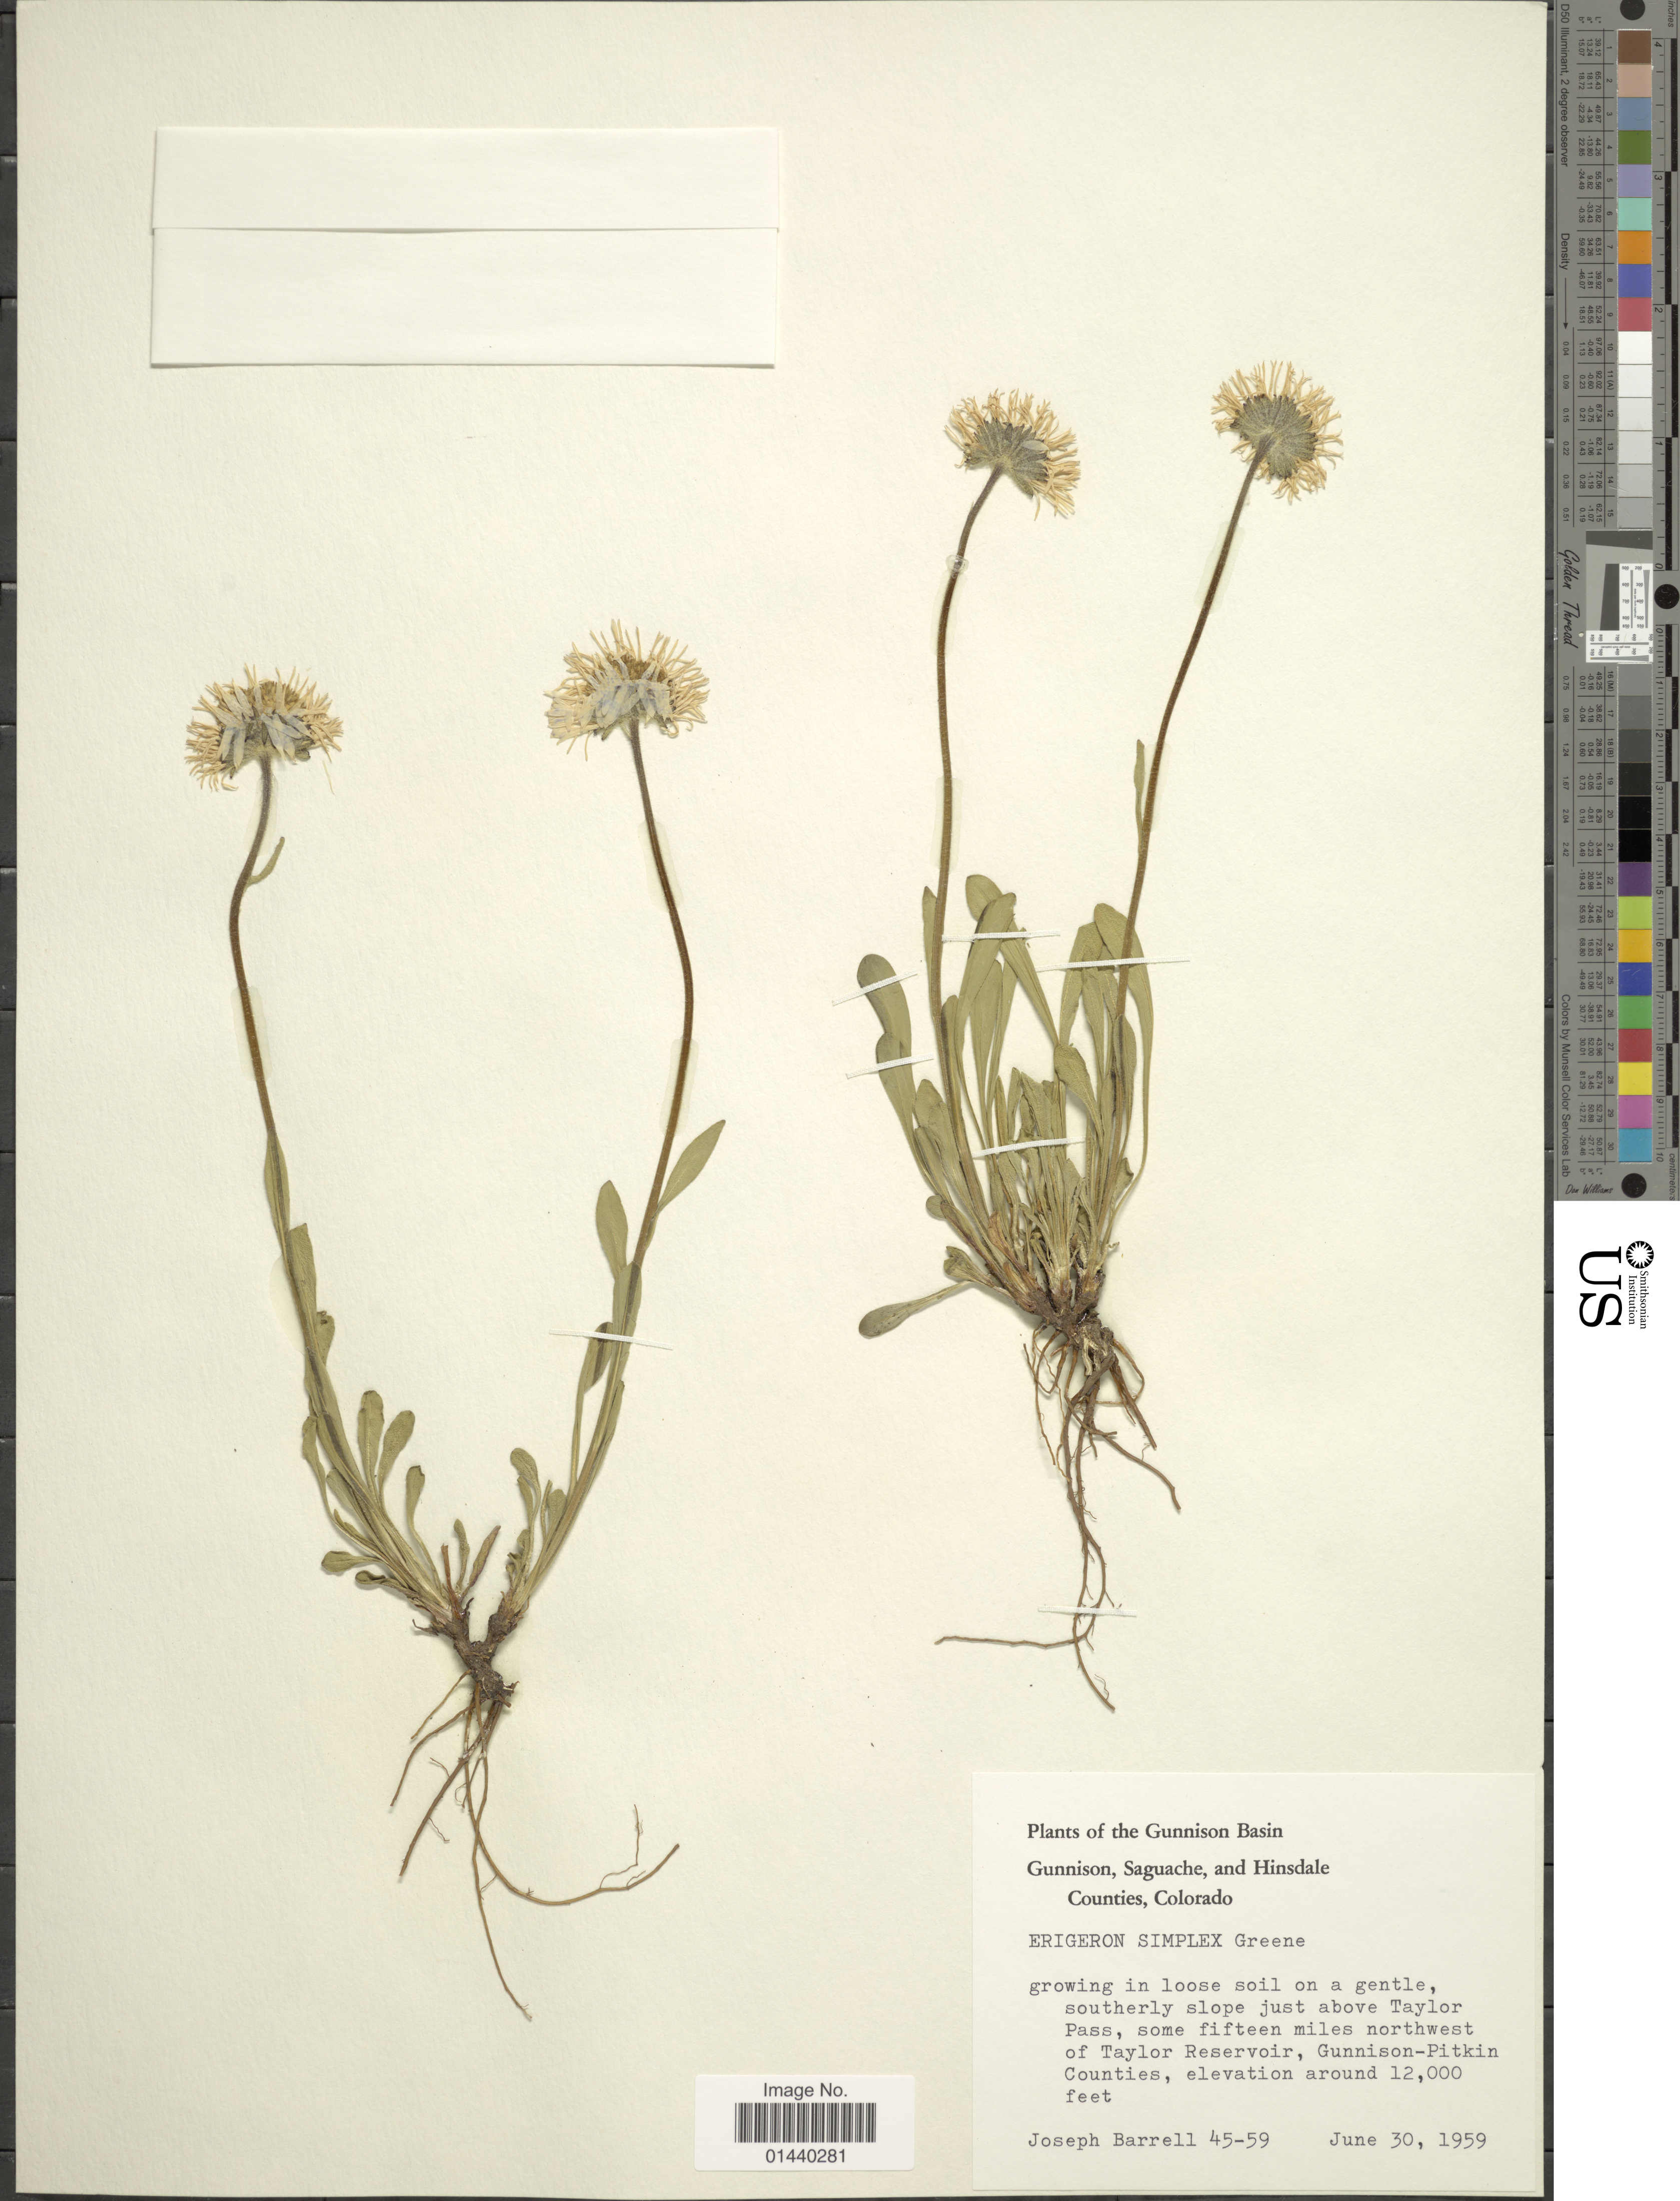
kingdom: Plantae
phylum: Tracheophyta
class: Magnoliopsida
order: Asterales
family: Asteraceae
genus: Erigeron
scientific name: Erigeron simplex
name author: Greene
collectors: J. Barrell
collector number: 45-59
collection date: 1959-06-30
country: United States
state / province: Colorado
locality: The Gunnison Basin. Gunnison, Saguache, and Hinsdale Counties. Southerly slope just above Taylor Pass, some fifteen miles northwest of Taylow Reservoir, Gunnison-Pitkin Counties.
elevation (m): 3658